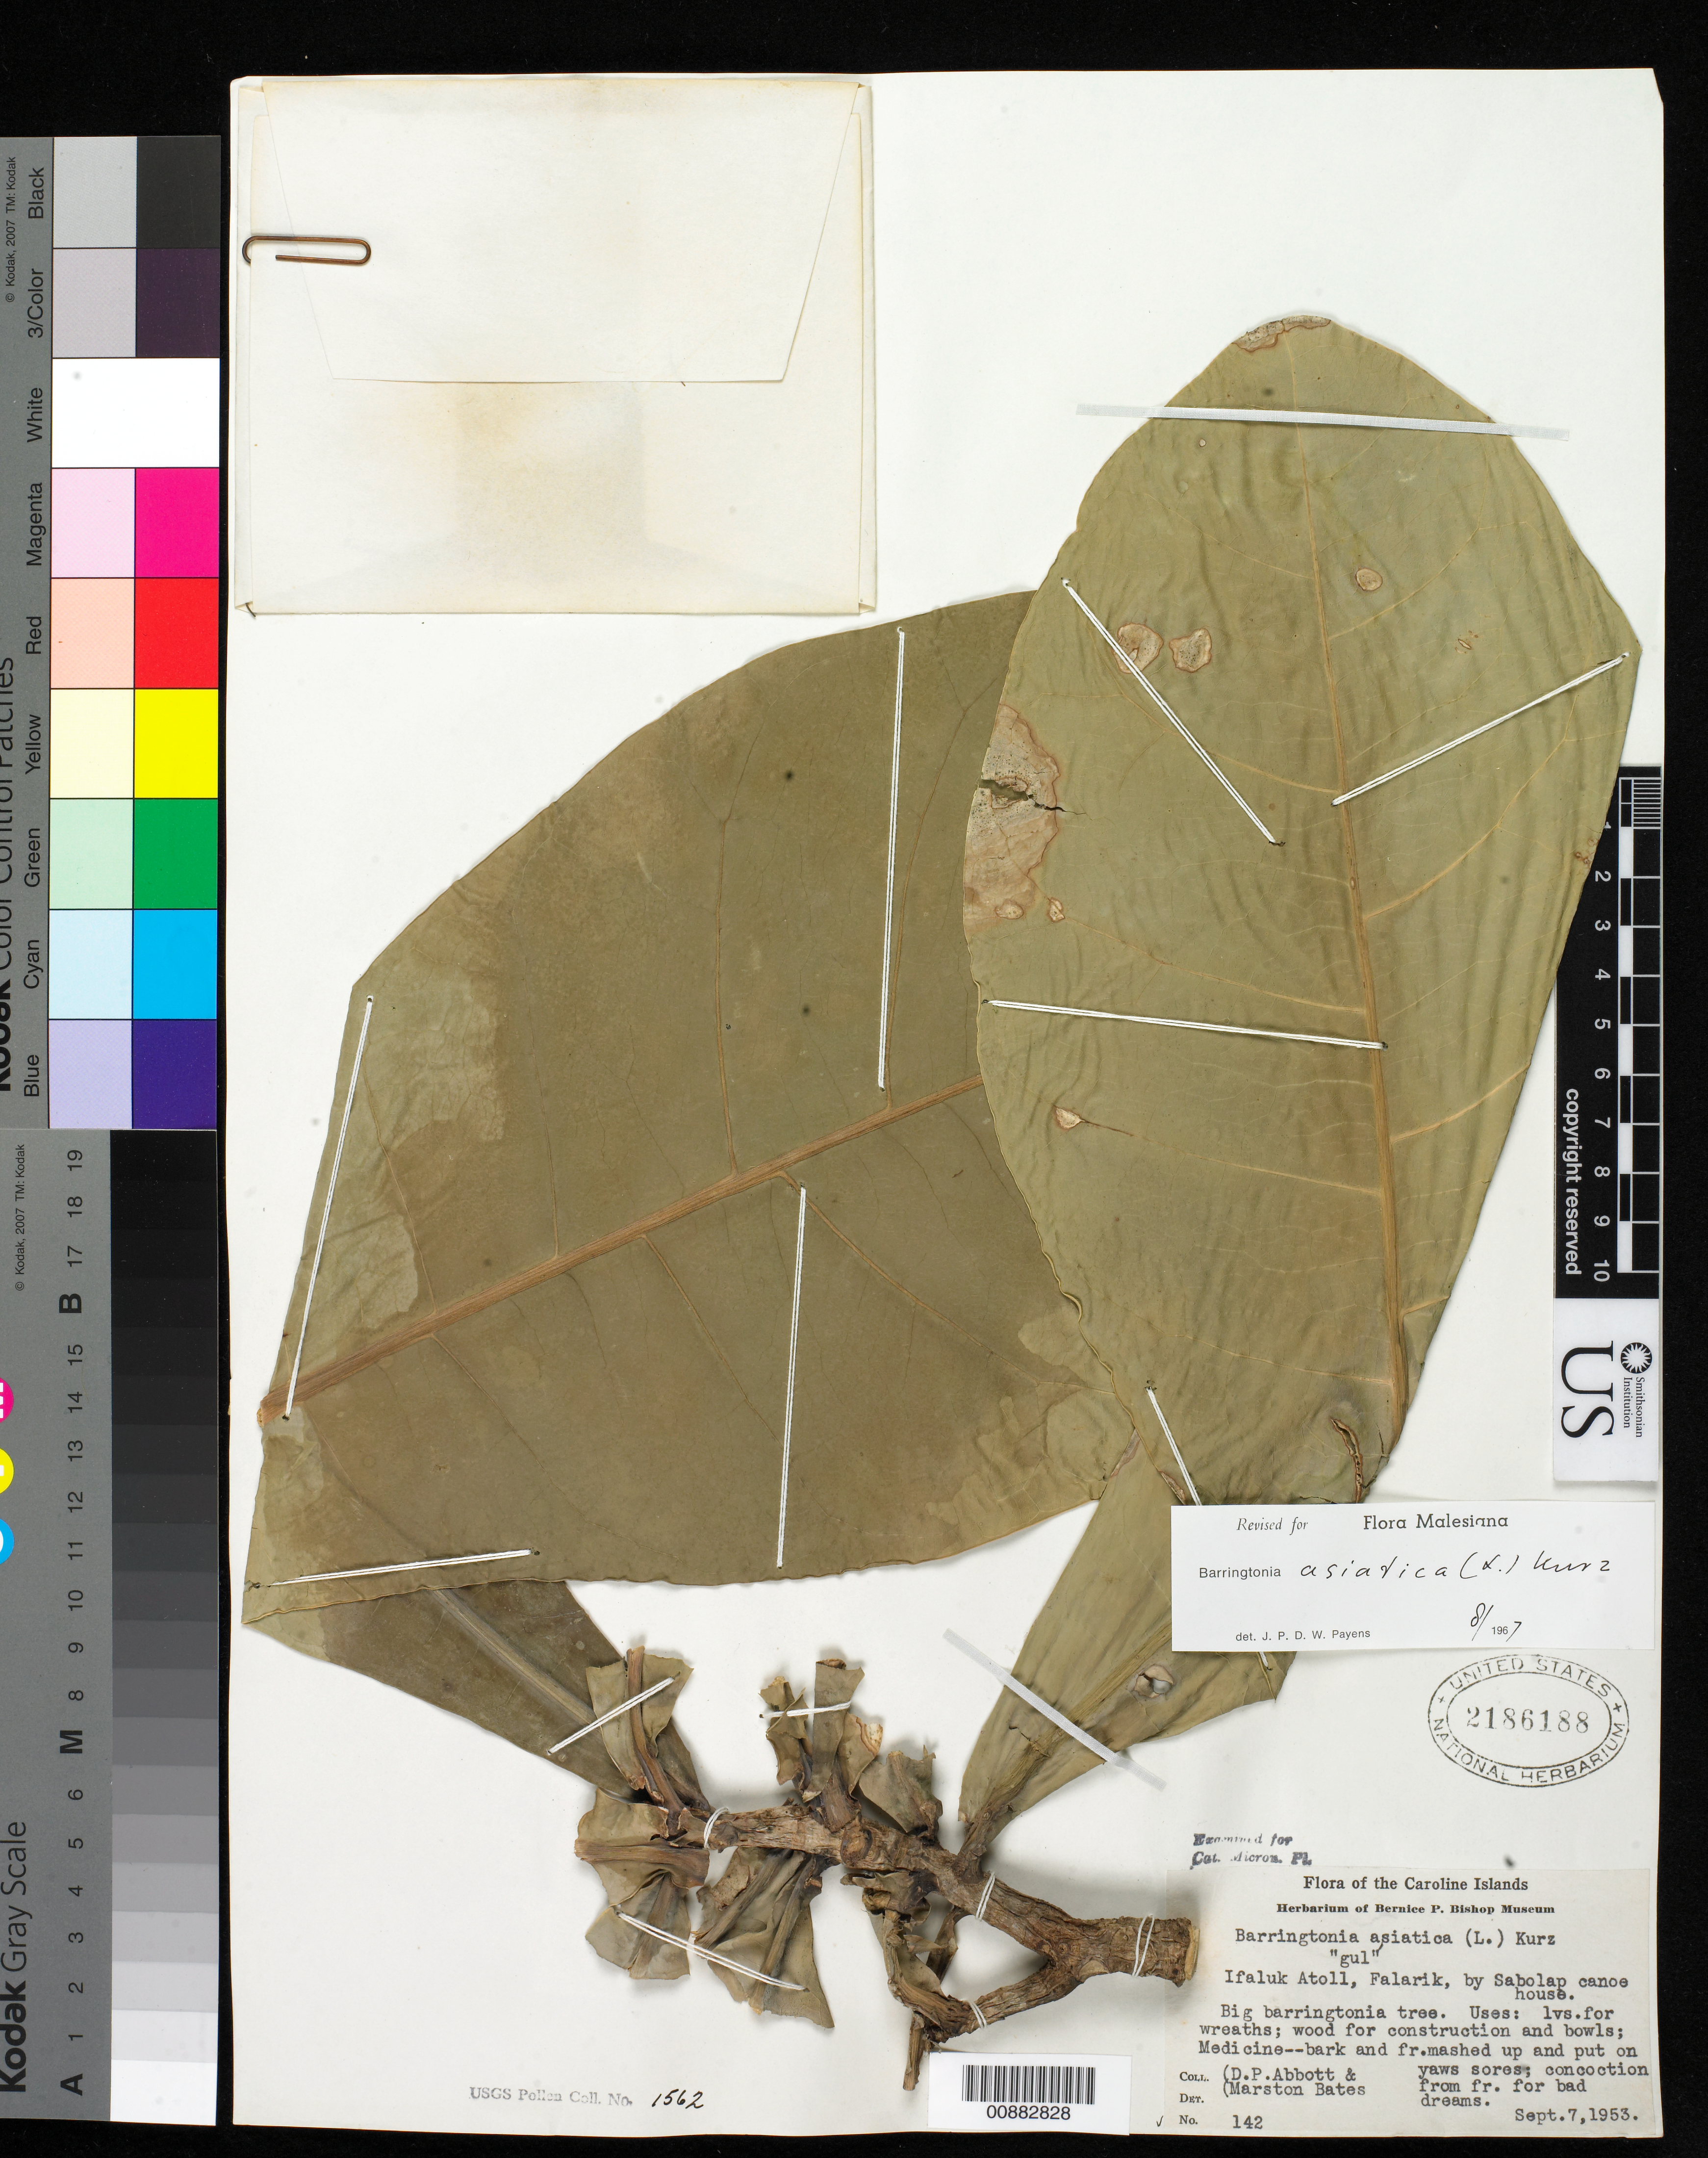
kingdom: Plantae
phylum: Tracheophyta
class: Magnoliopsida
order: Ericales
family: Lecythidaceae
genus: Barringtonia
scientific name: Barringtonia asiatica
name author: (L.) Kurz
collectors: D. P. Abbott & M. Bates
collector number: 142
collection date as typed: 07 Sep 1953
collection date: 1953-09-07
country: Micronesia, Federated States of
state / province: Yap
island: Ifalik (Ifaluk) Atoll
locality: Ifalik Islet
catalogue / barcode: US 2186188